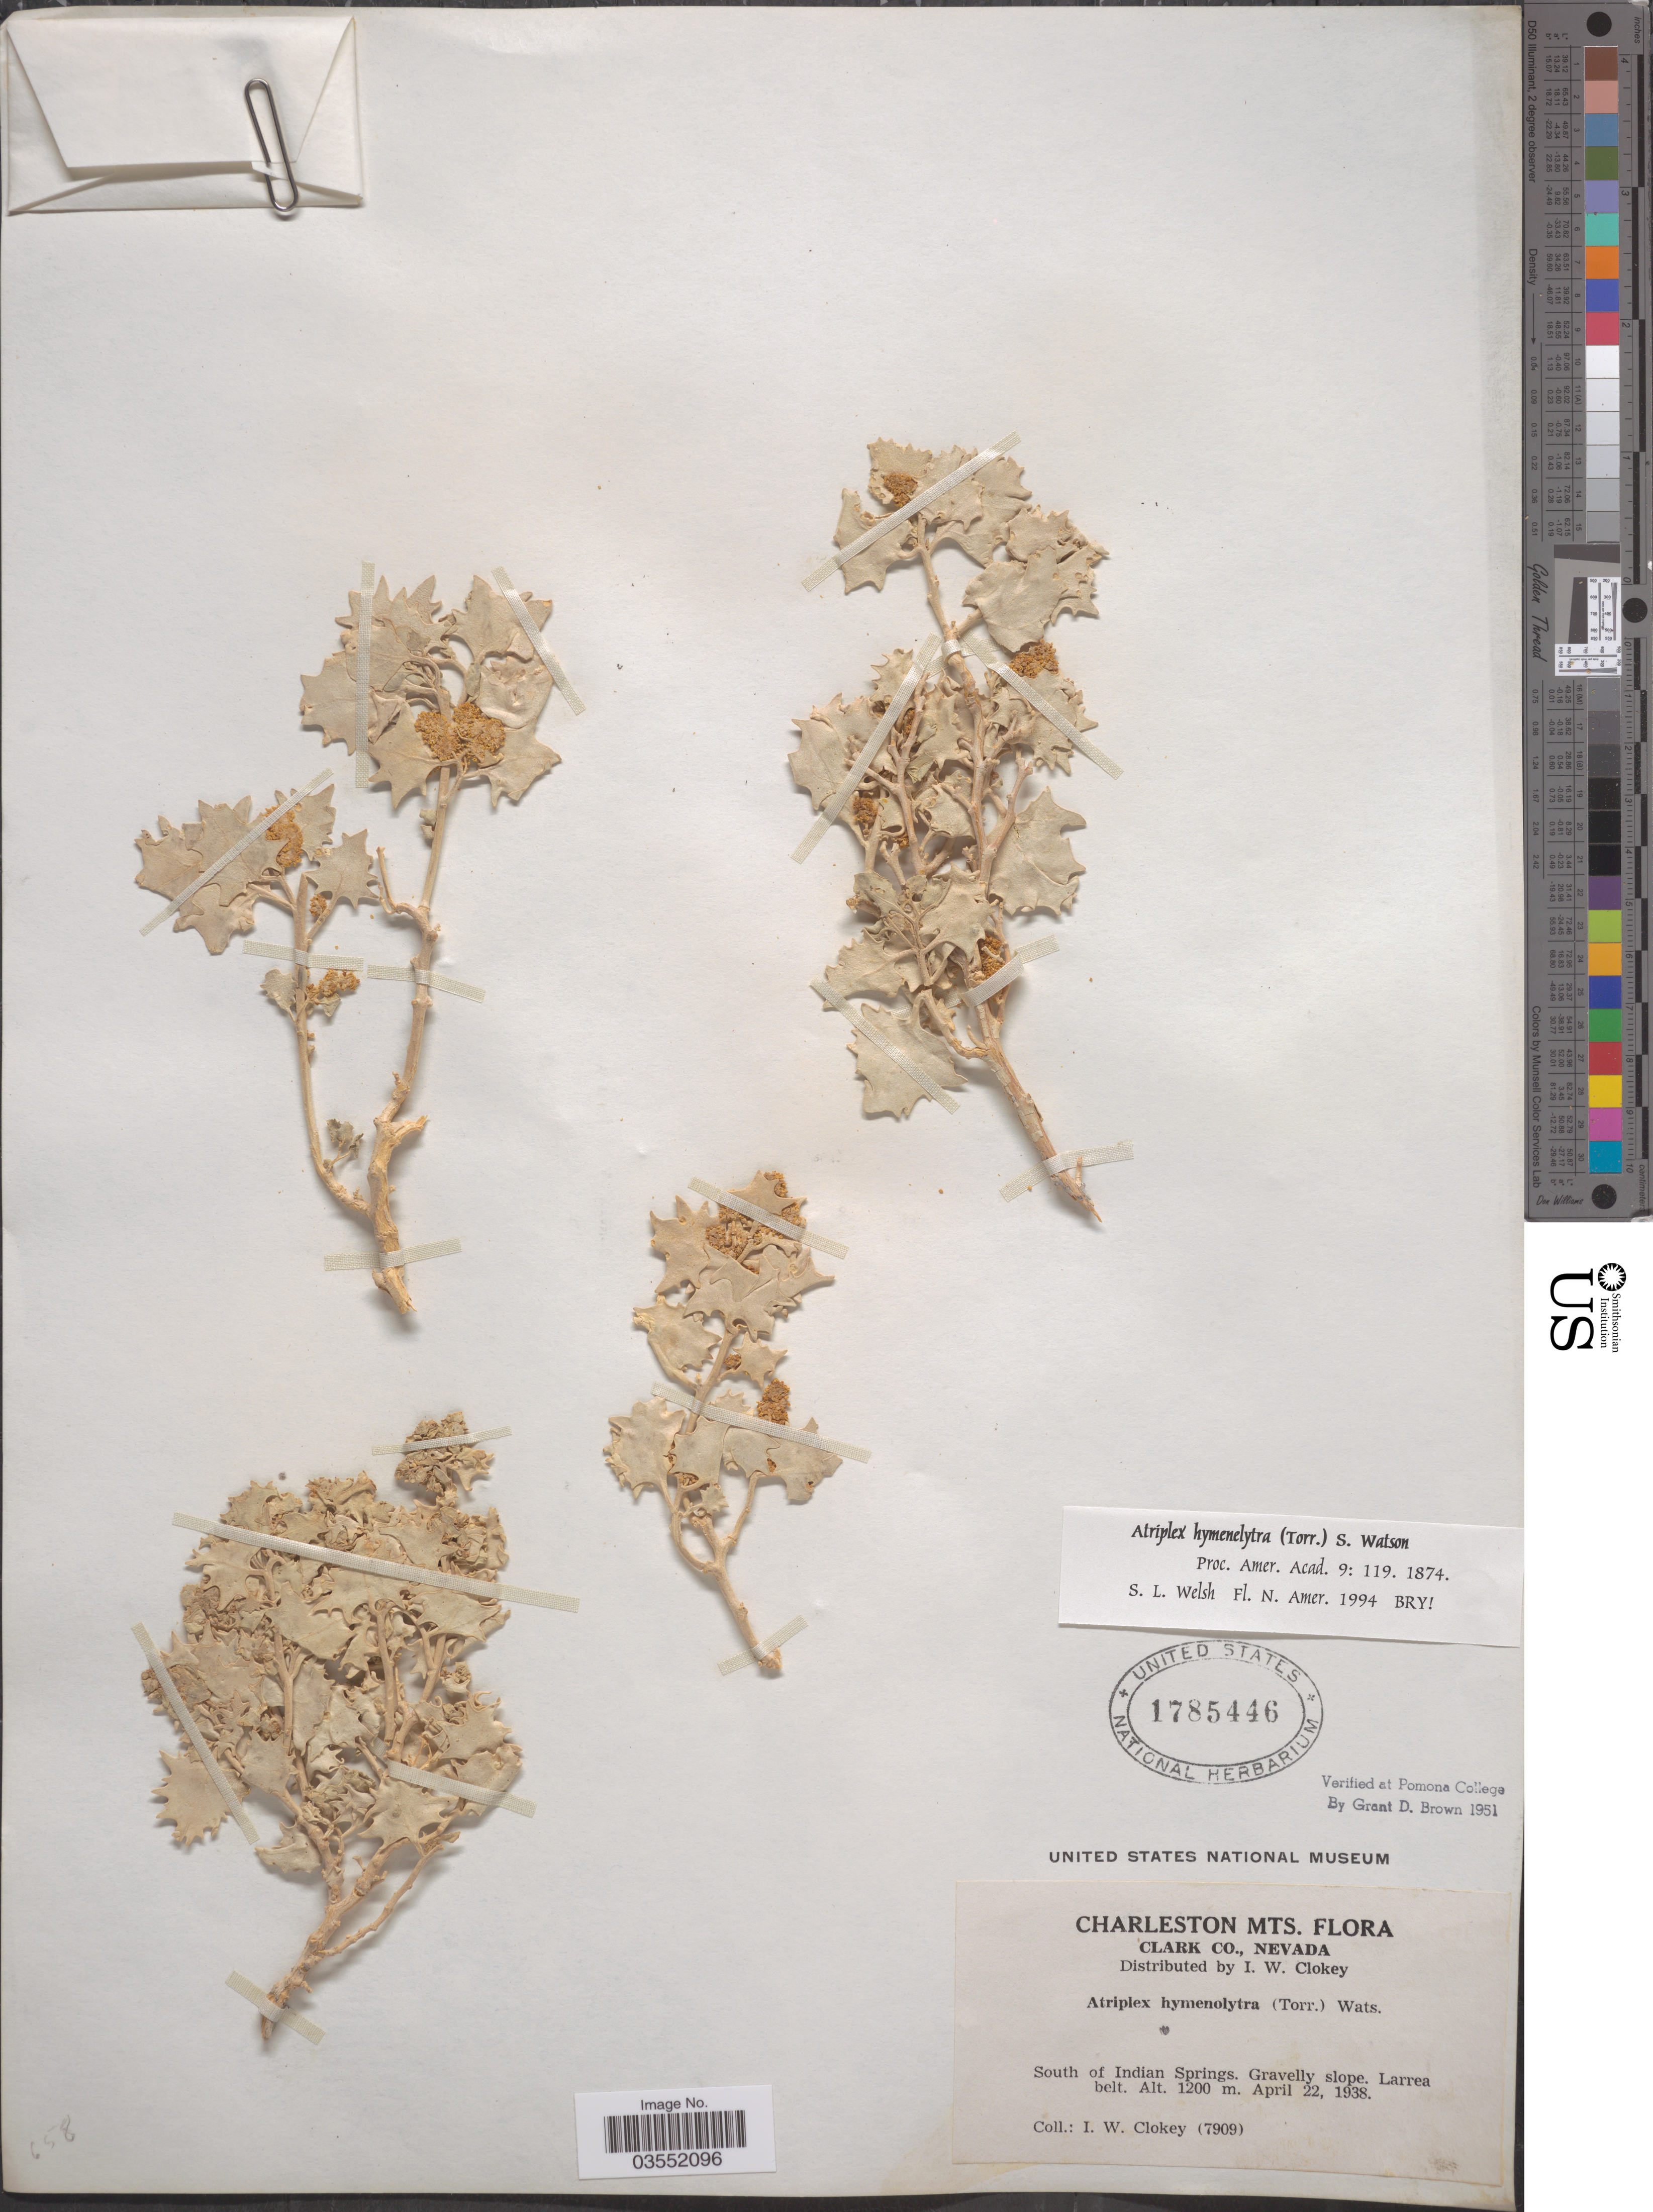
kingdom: Plantae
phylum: Tracheophyta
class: Magnoliopsida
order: Caryophyllales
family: Amaranthaceae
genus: Atriplex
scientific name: Atriplex hymenelytra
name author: (Torr.) S. Watson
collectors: I. W. Clokey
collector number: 7909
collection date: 1938-04-22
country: United States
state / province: Nevada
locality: Charleston Mts. Clark Co. South of Indian Springs. Gravelly slope. Larrea belt.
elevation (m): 1200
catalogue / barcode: US 1785446